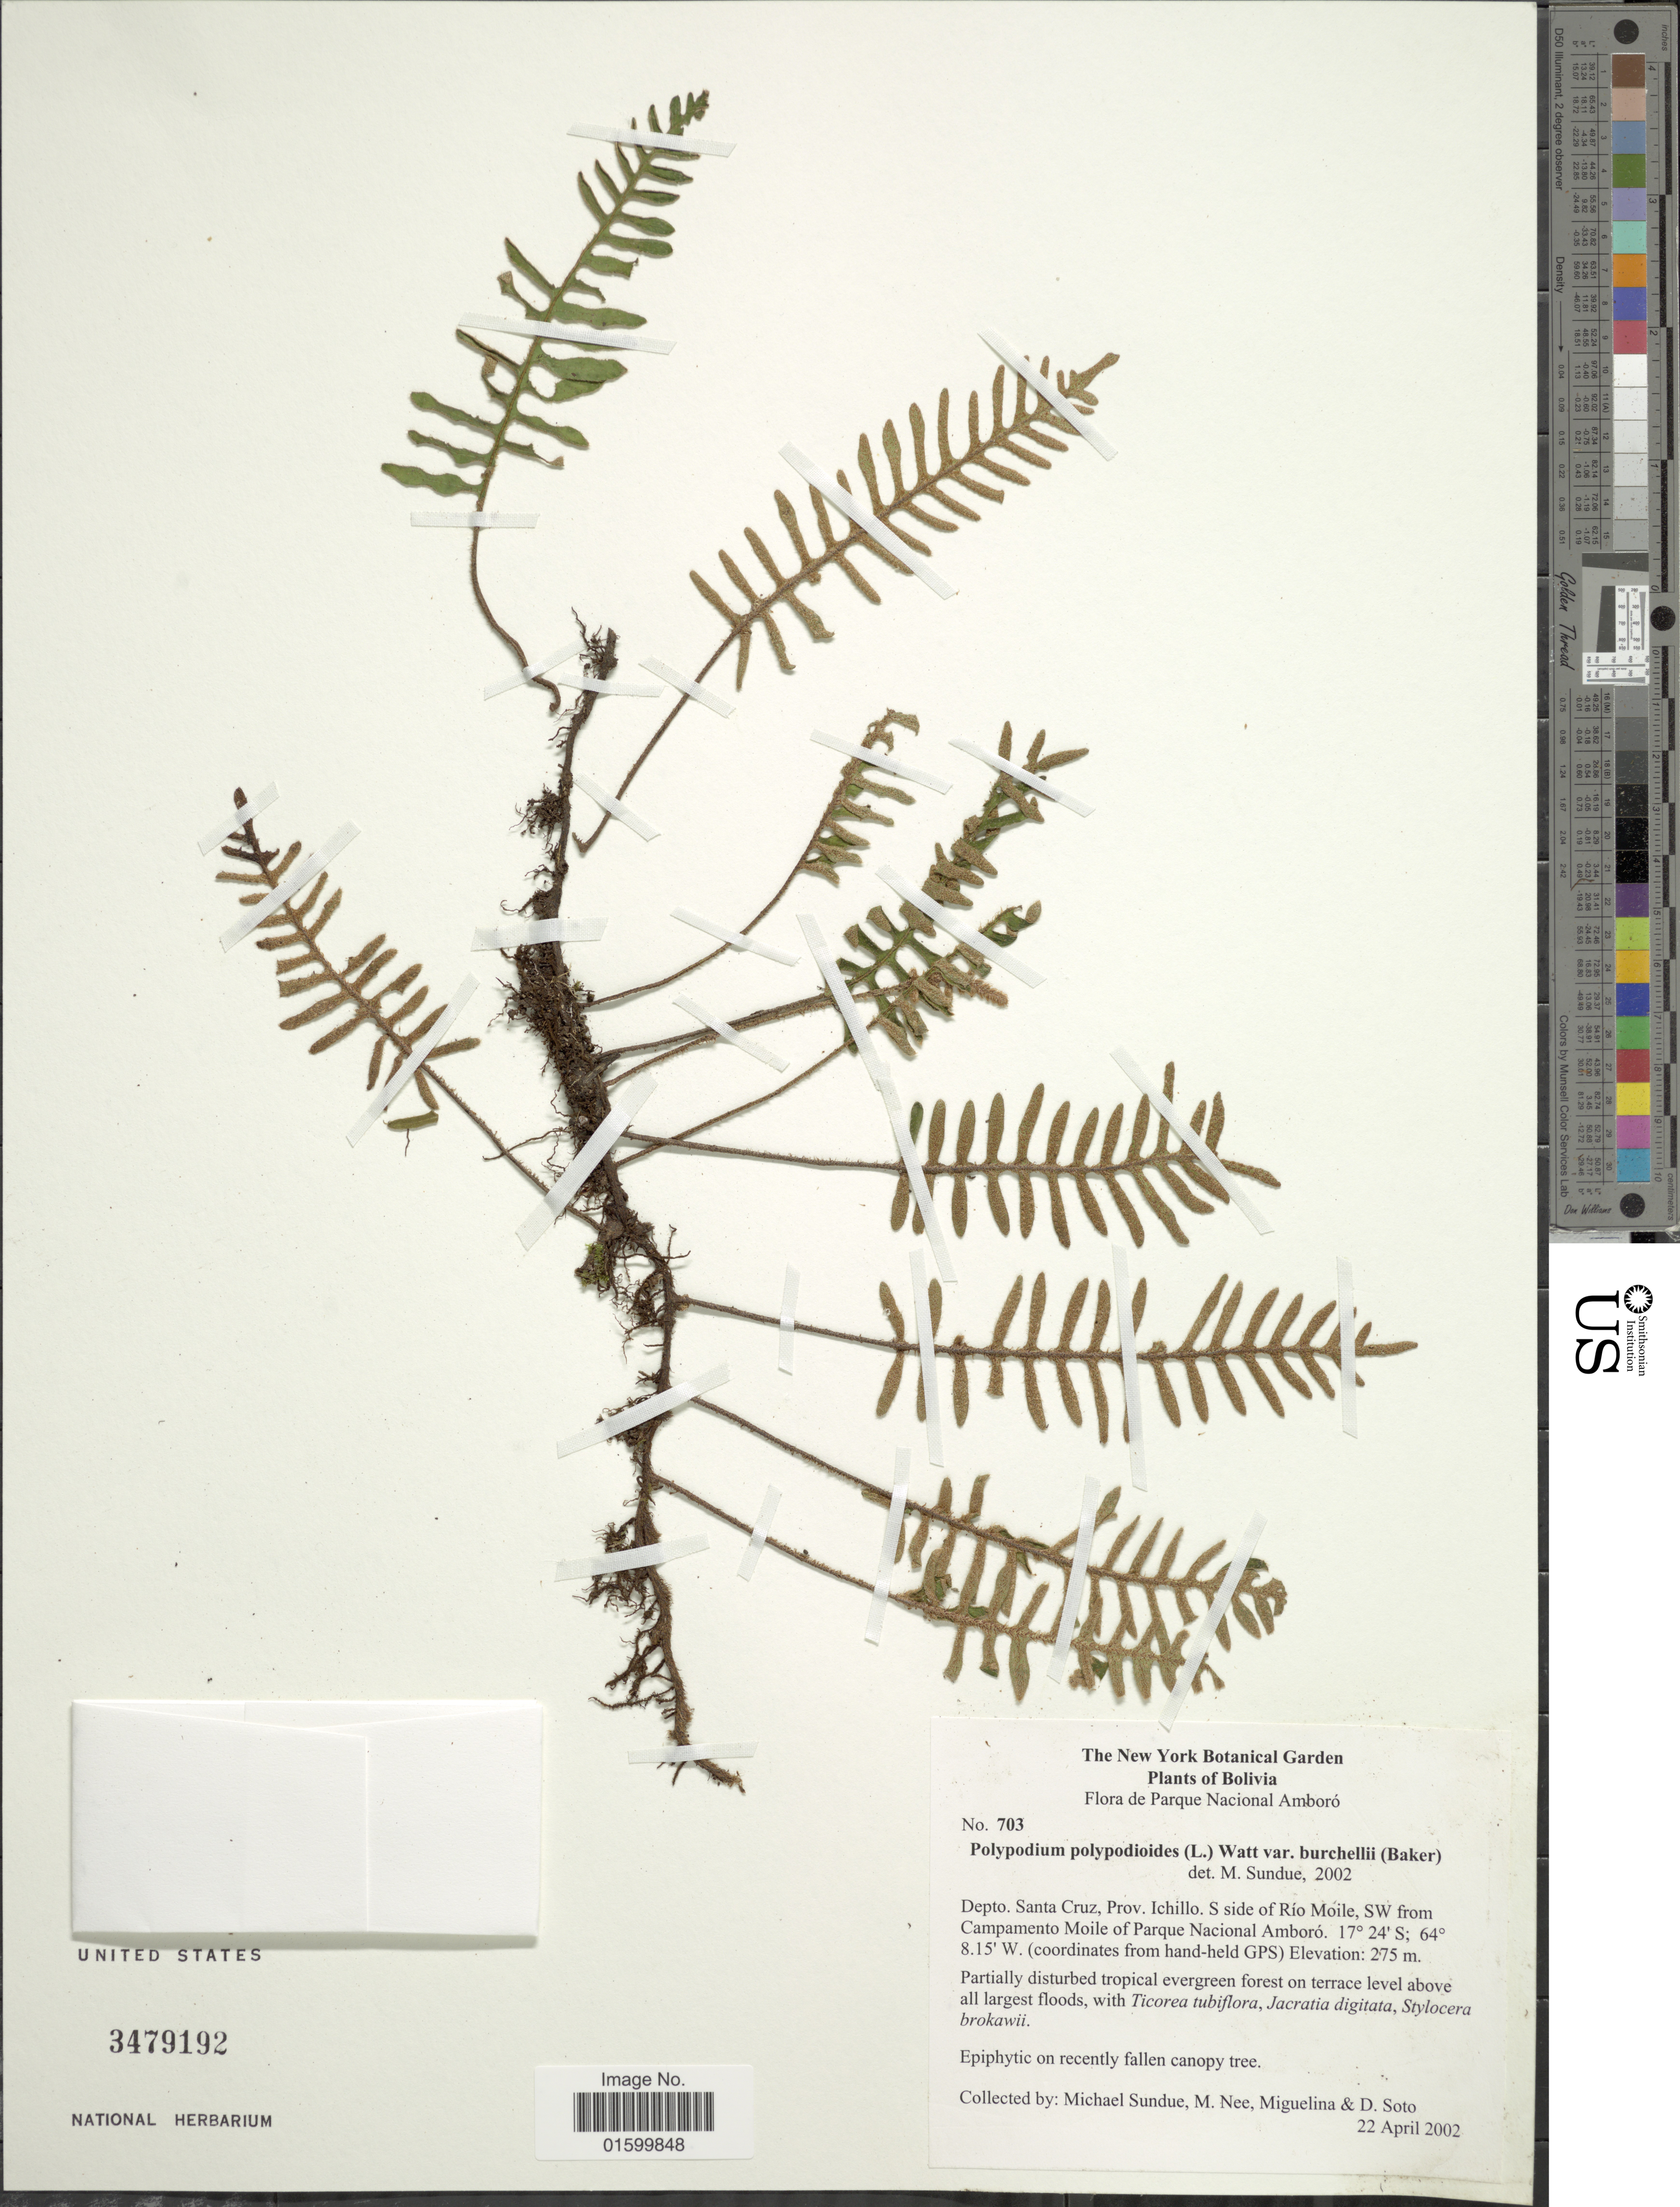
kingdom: Plantae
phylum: Tracheophyta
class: Polypodiopsida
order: Polypodiales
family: Polypodiaceae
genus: Pleopeltis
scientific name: Pleopeltis polypodioides var. burchellii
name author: (Baker) A.R. Sm.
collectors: M. Sundue, M. Nee, Miguelina & D. Soto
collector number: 703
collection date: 2002-04-22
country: Bolivia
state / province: Santa Cruz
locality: Parque Nacional Amboro, Depto. Santa Cruz, prov. Ichillo, S. side of Rio Moile, SW from Campamento Moile of PArque Nacional Amboro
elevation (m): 275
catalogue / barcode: US 3479192